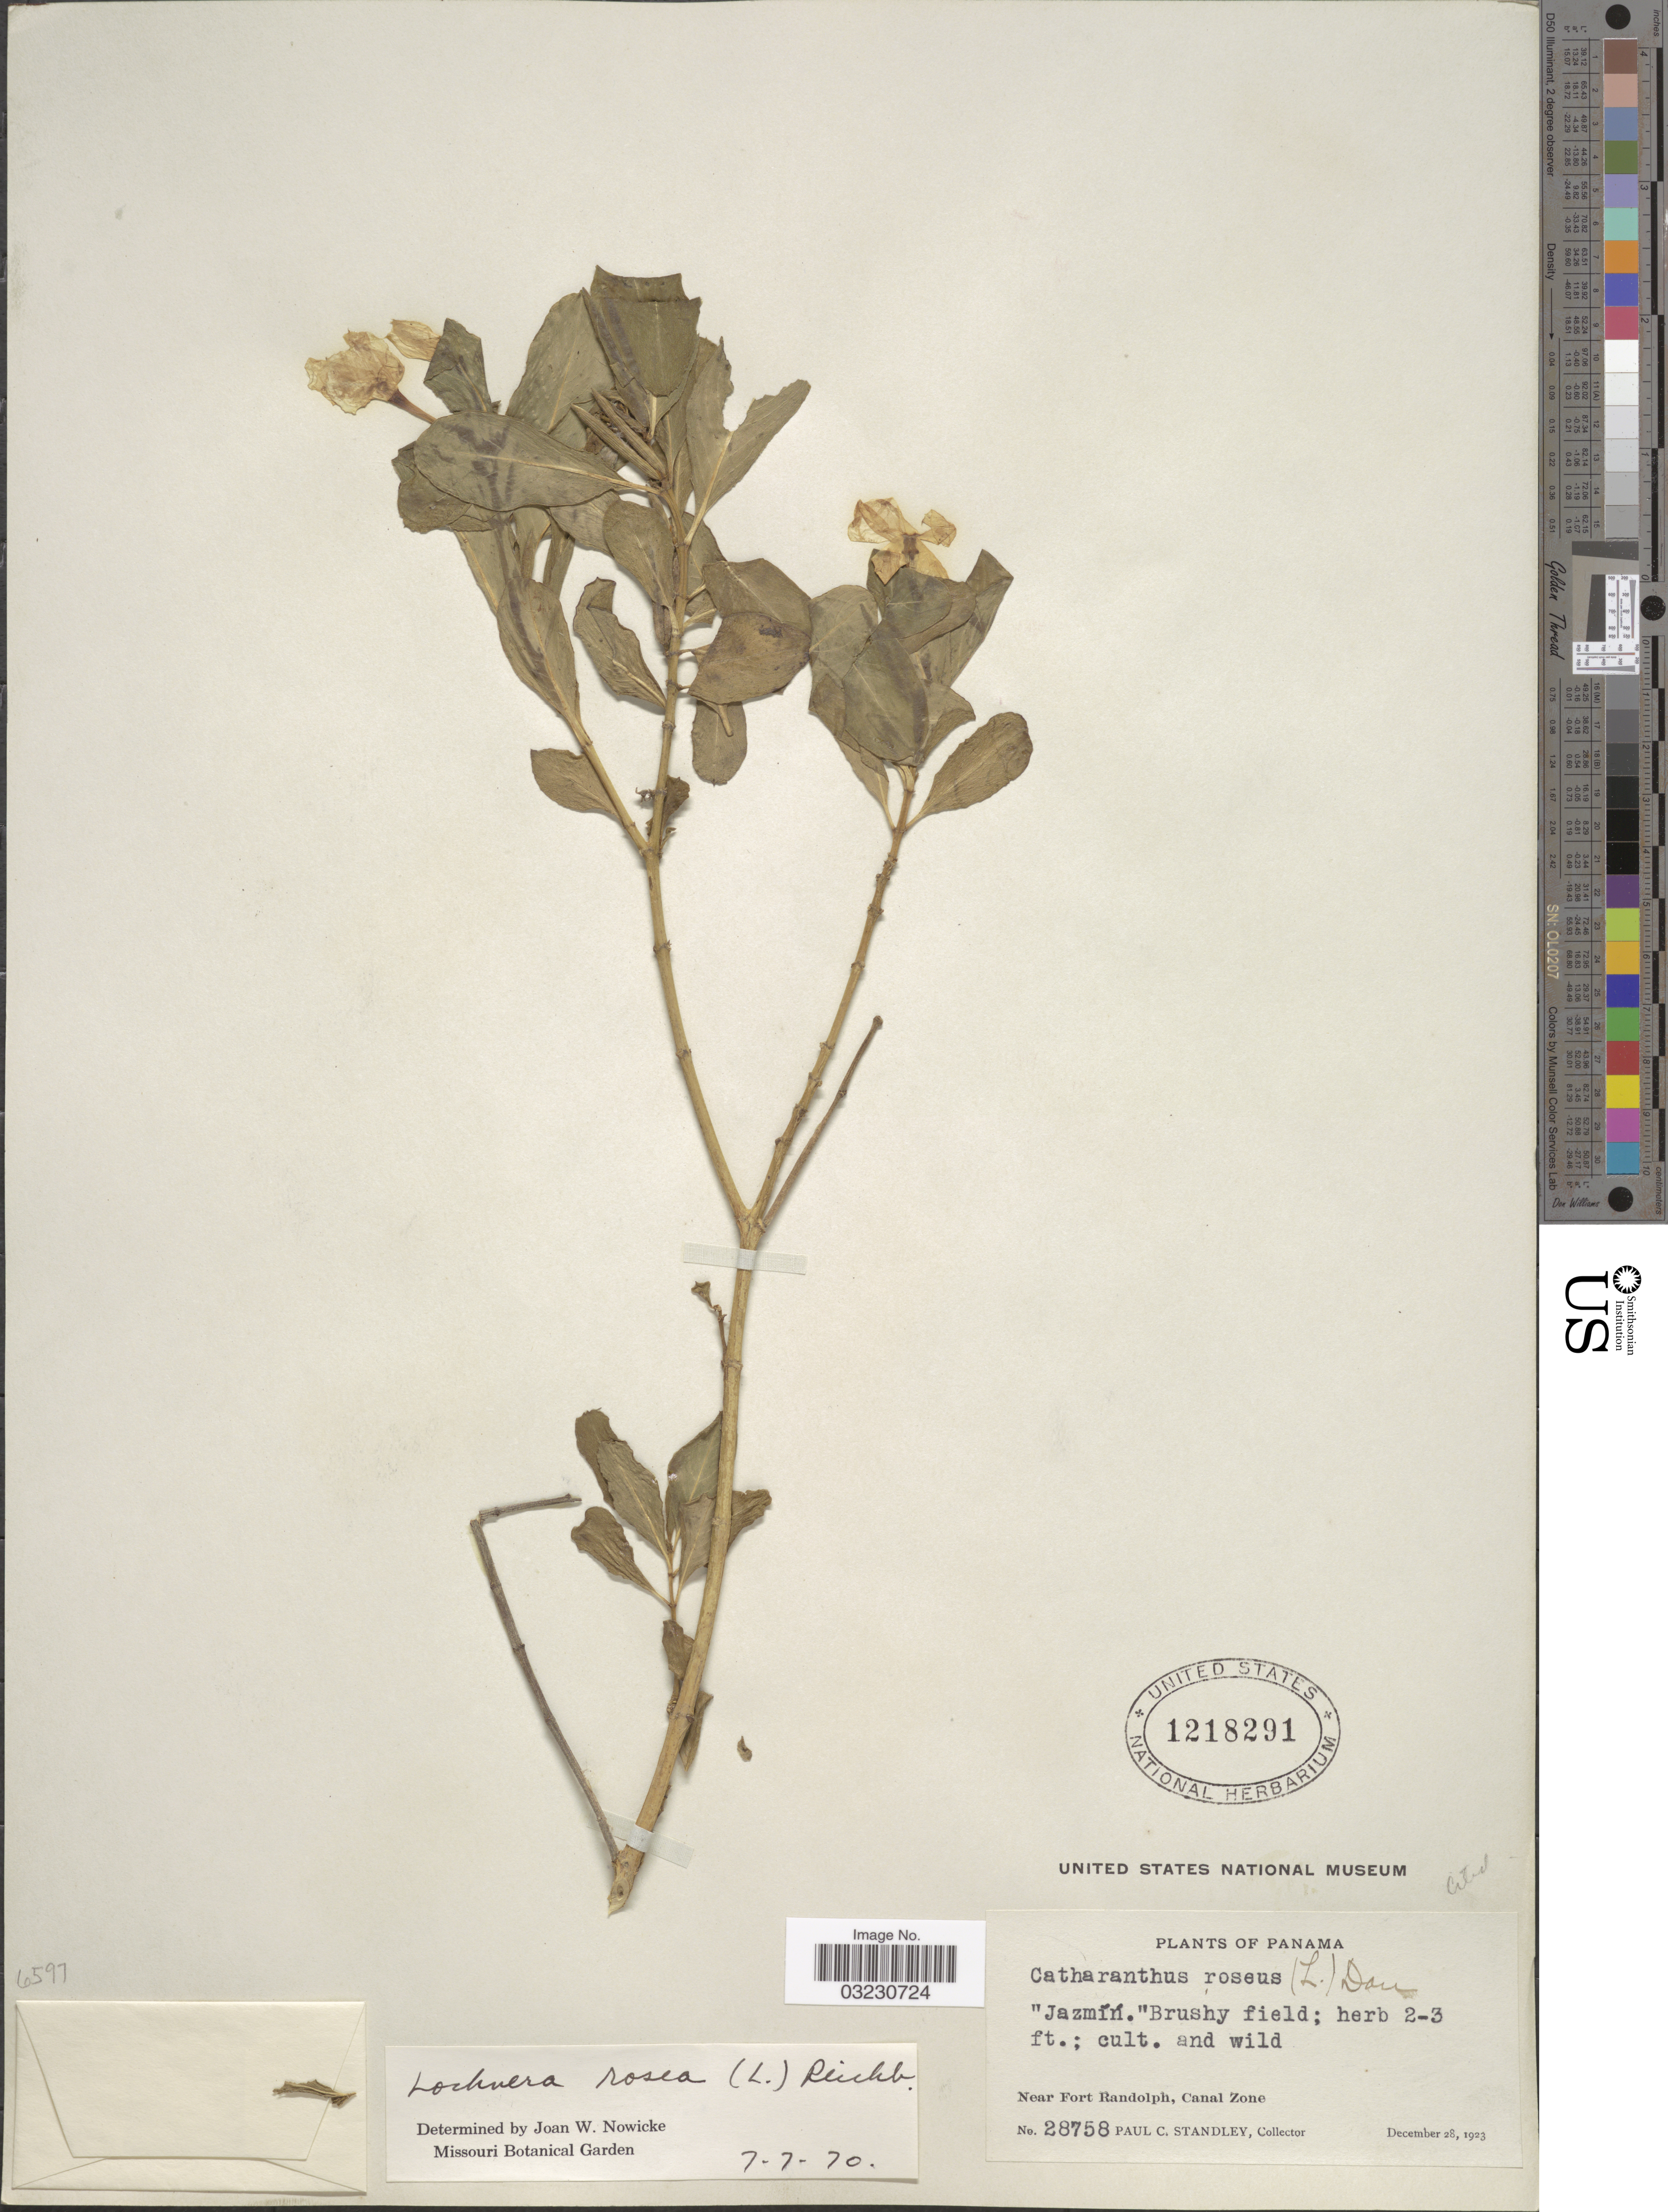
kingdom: Plantae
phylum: Tracheophyta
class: Magnoliopsida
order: Gentianales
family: Apocynaceae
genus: Catharanthus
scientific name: Catharanthus roseus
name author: (L.) G. Don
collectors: P. C. Standley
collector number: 28758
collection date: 1923-12-28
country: Panama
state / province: Colón / Panamá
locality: Near Fort Randolph, Canal Zone.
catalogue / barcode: US 1218291